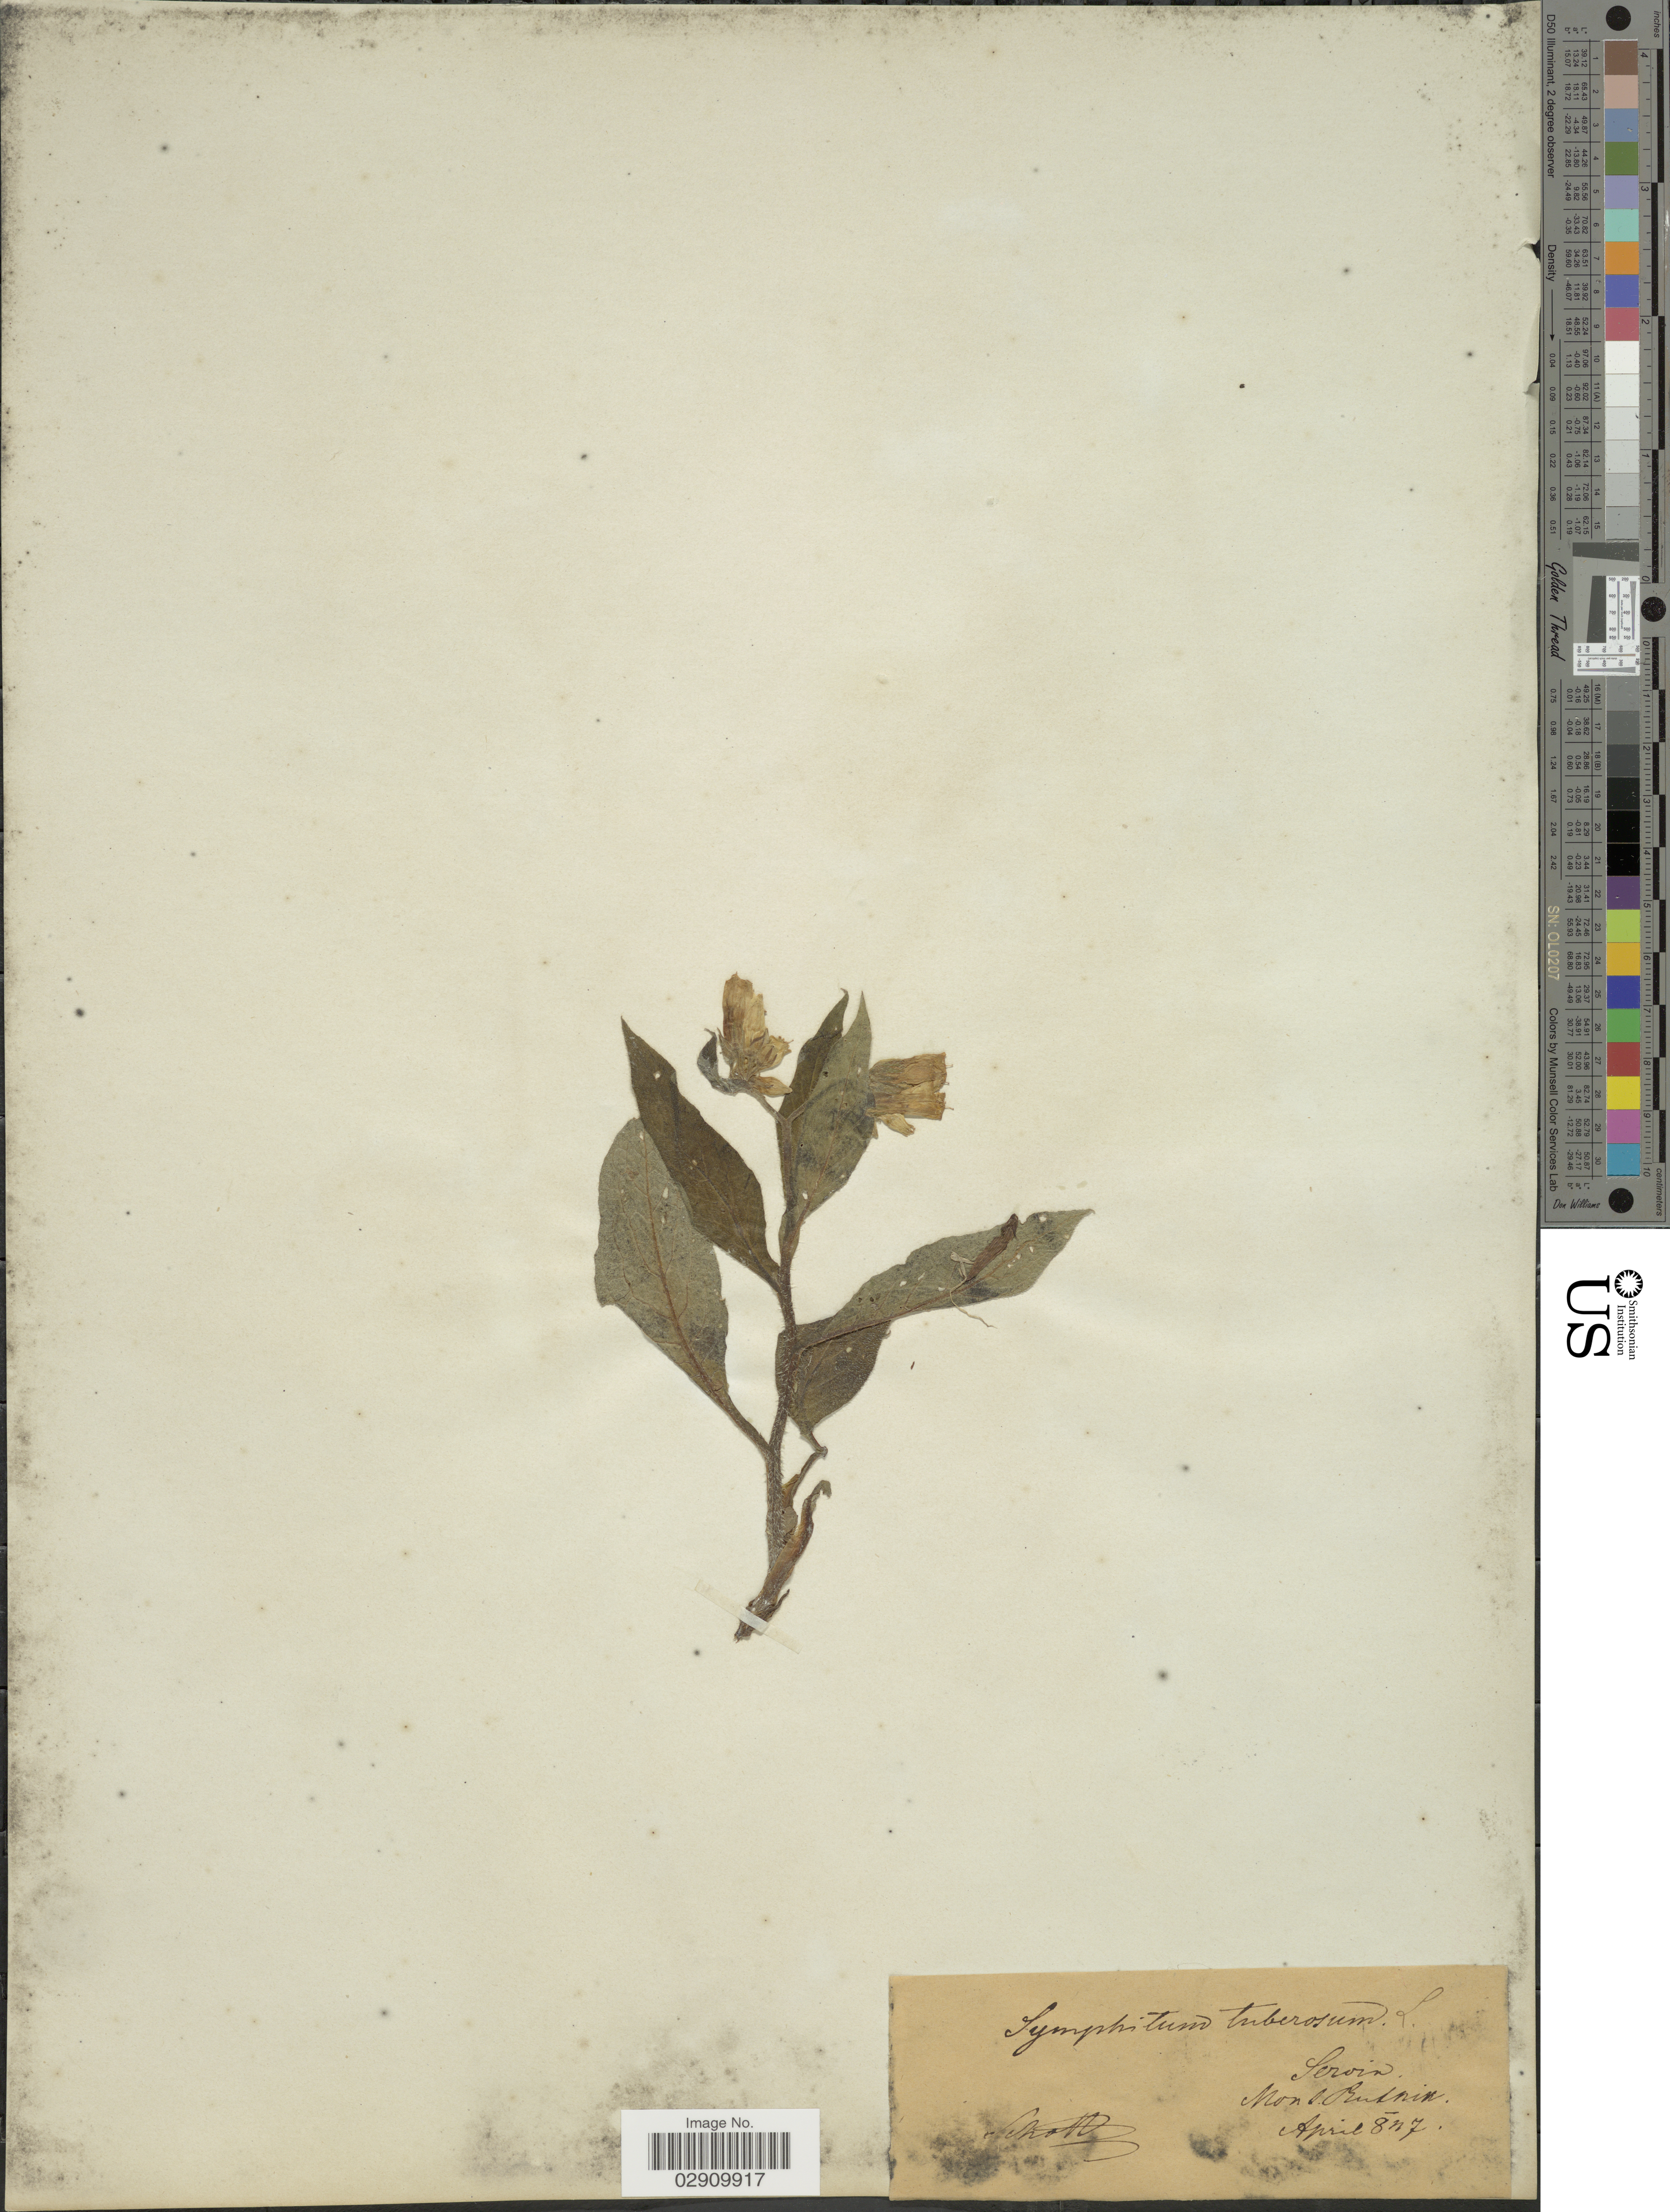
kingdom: Plantae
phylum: Tracheophyta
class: Magnoliopsida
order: Boraginales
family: Boraginaceae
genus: Symphytum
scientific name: Symphytum tuberosum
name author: L.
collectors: Schott, --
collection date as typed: April 8 n 7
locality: Seroin, Mont. Rutnin